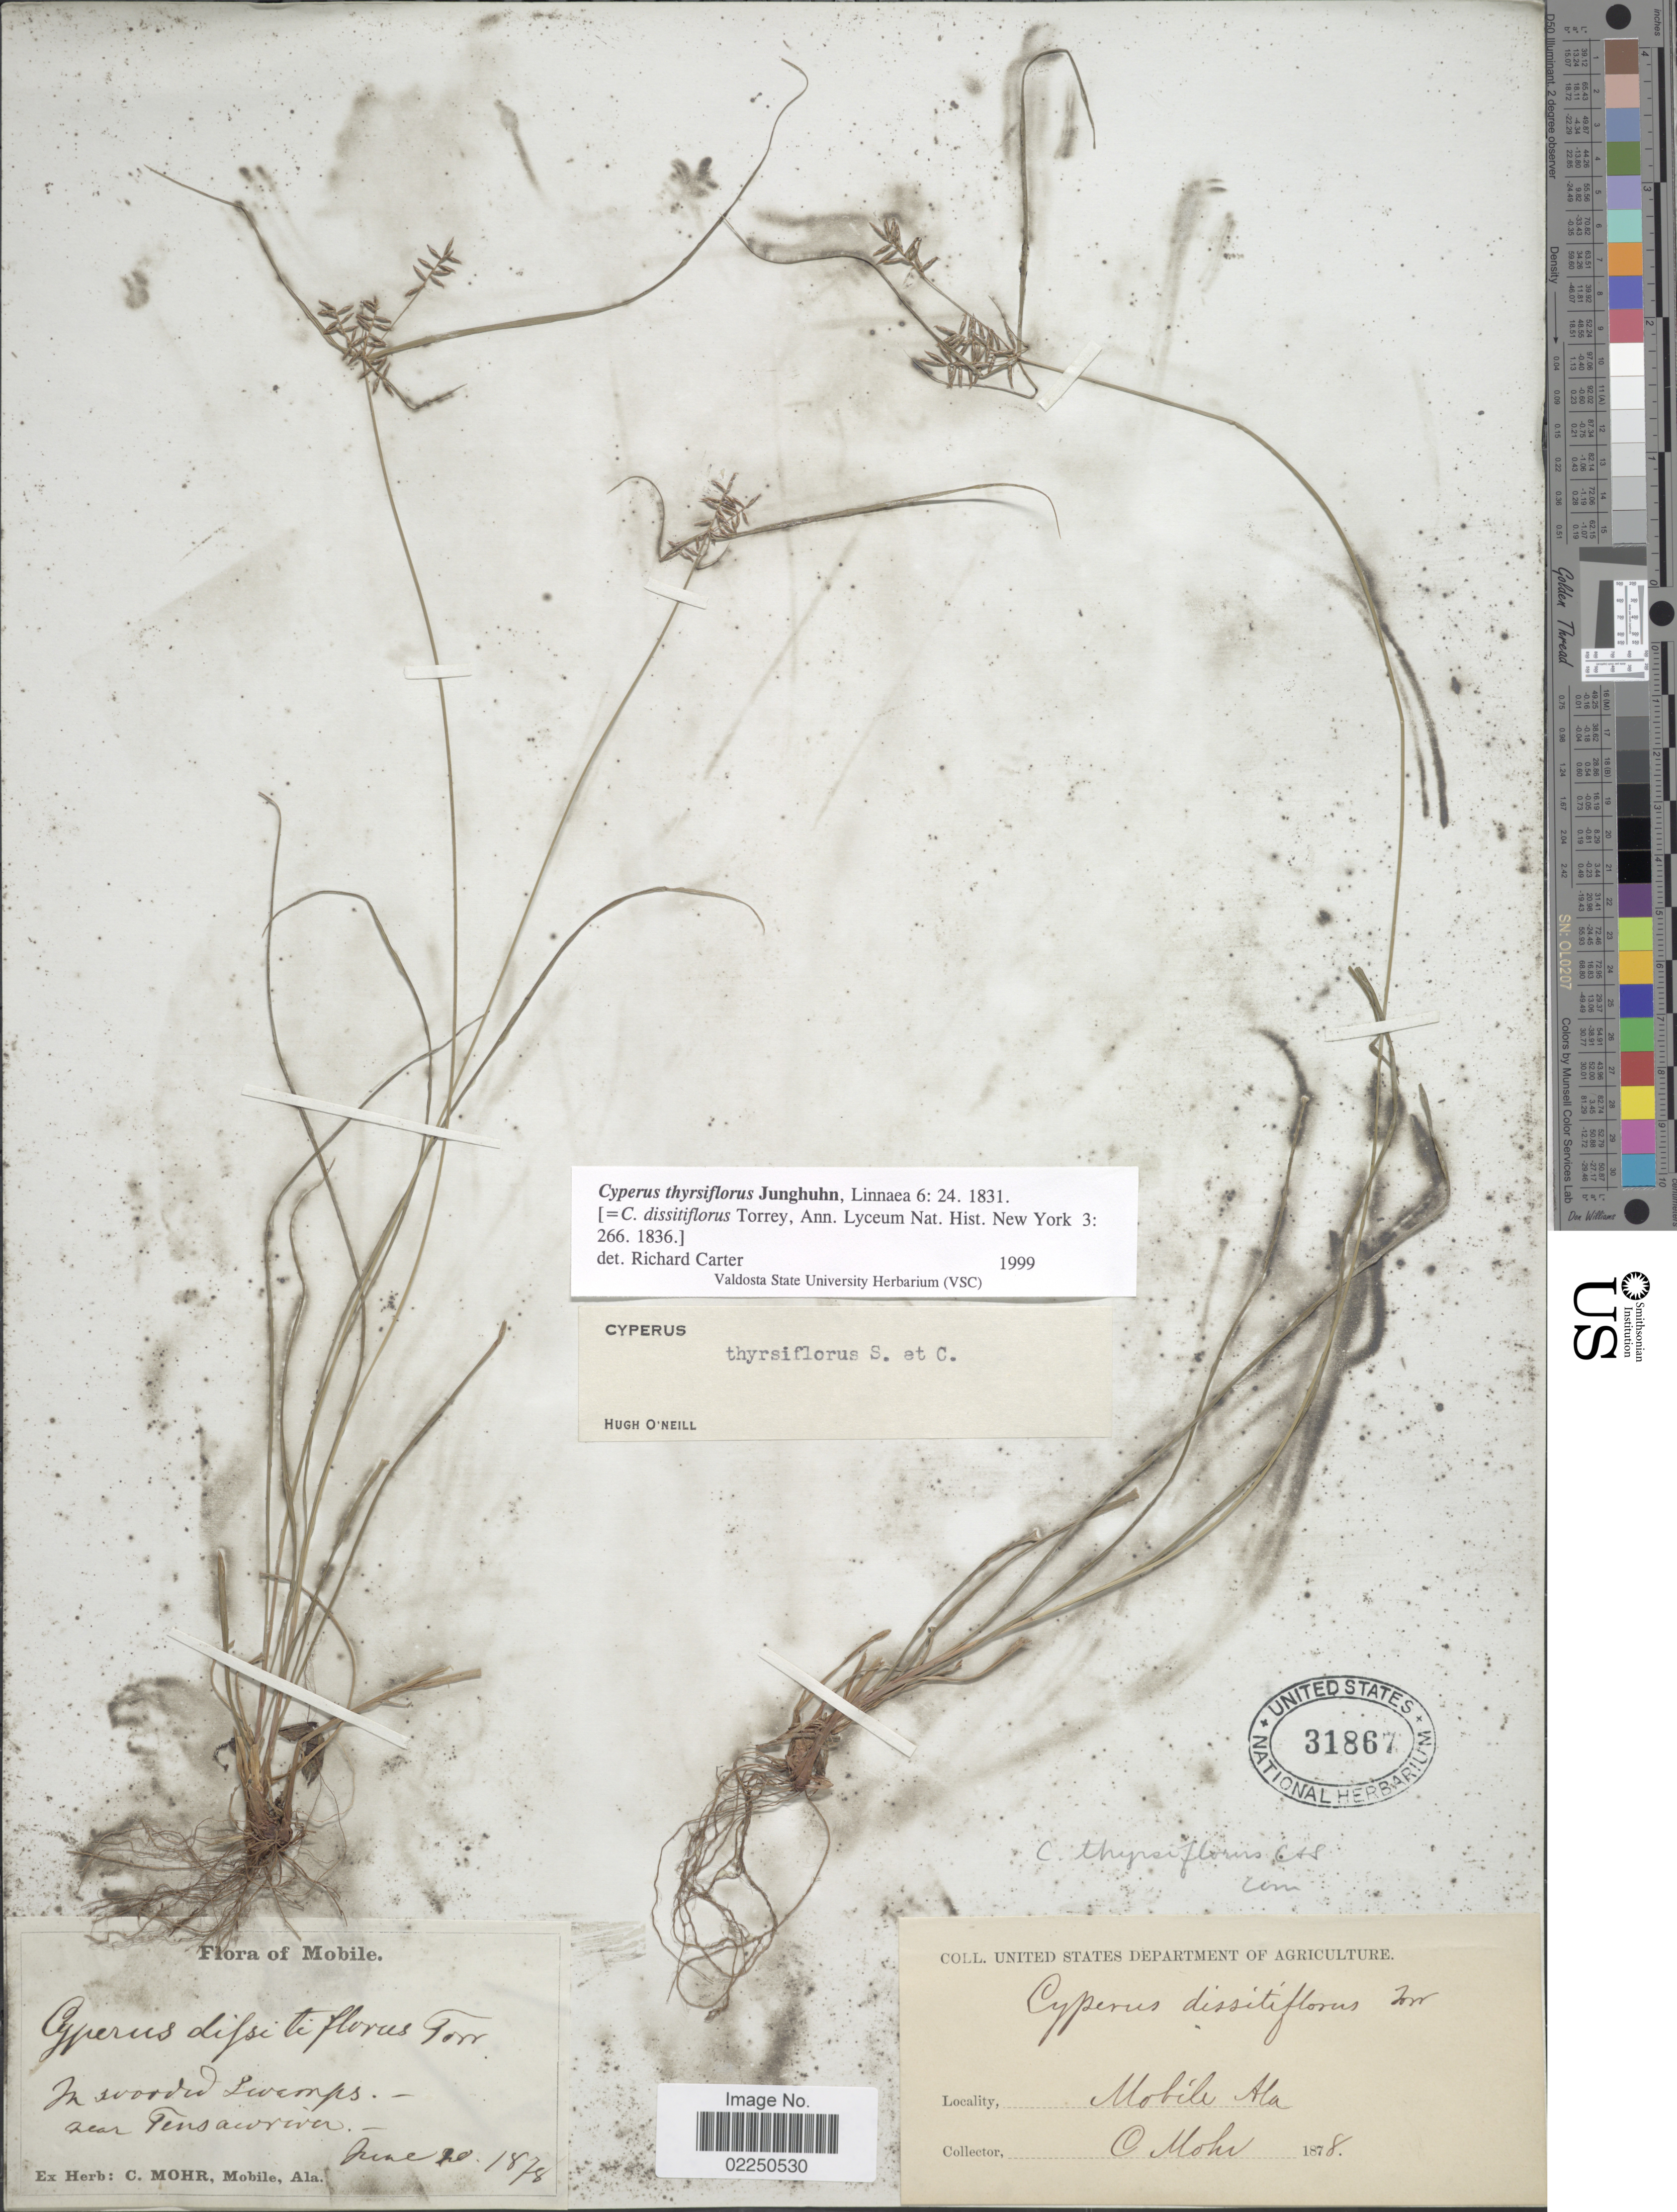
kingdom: Plantae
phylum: Tracheophyta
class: Liliopsida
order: Poales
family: Cyperaceae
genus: Cyperus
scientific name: Cyperus thyrsiflorus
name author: Jungh.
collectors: C. T. Mohr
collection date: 1878-06-20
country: United States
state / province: Alabama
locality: In wooded swamps. near Tensawriver. Mobile, Ala.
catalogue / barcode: US 31867